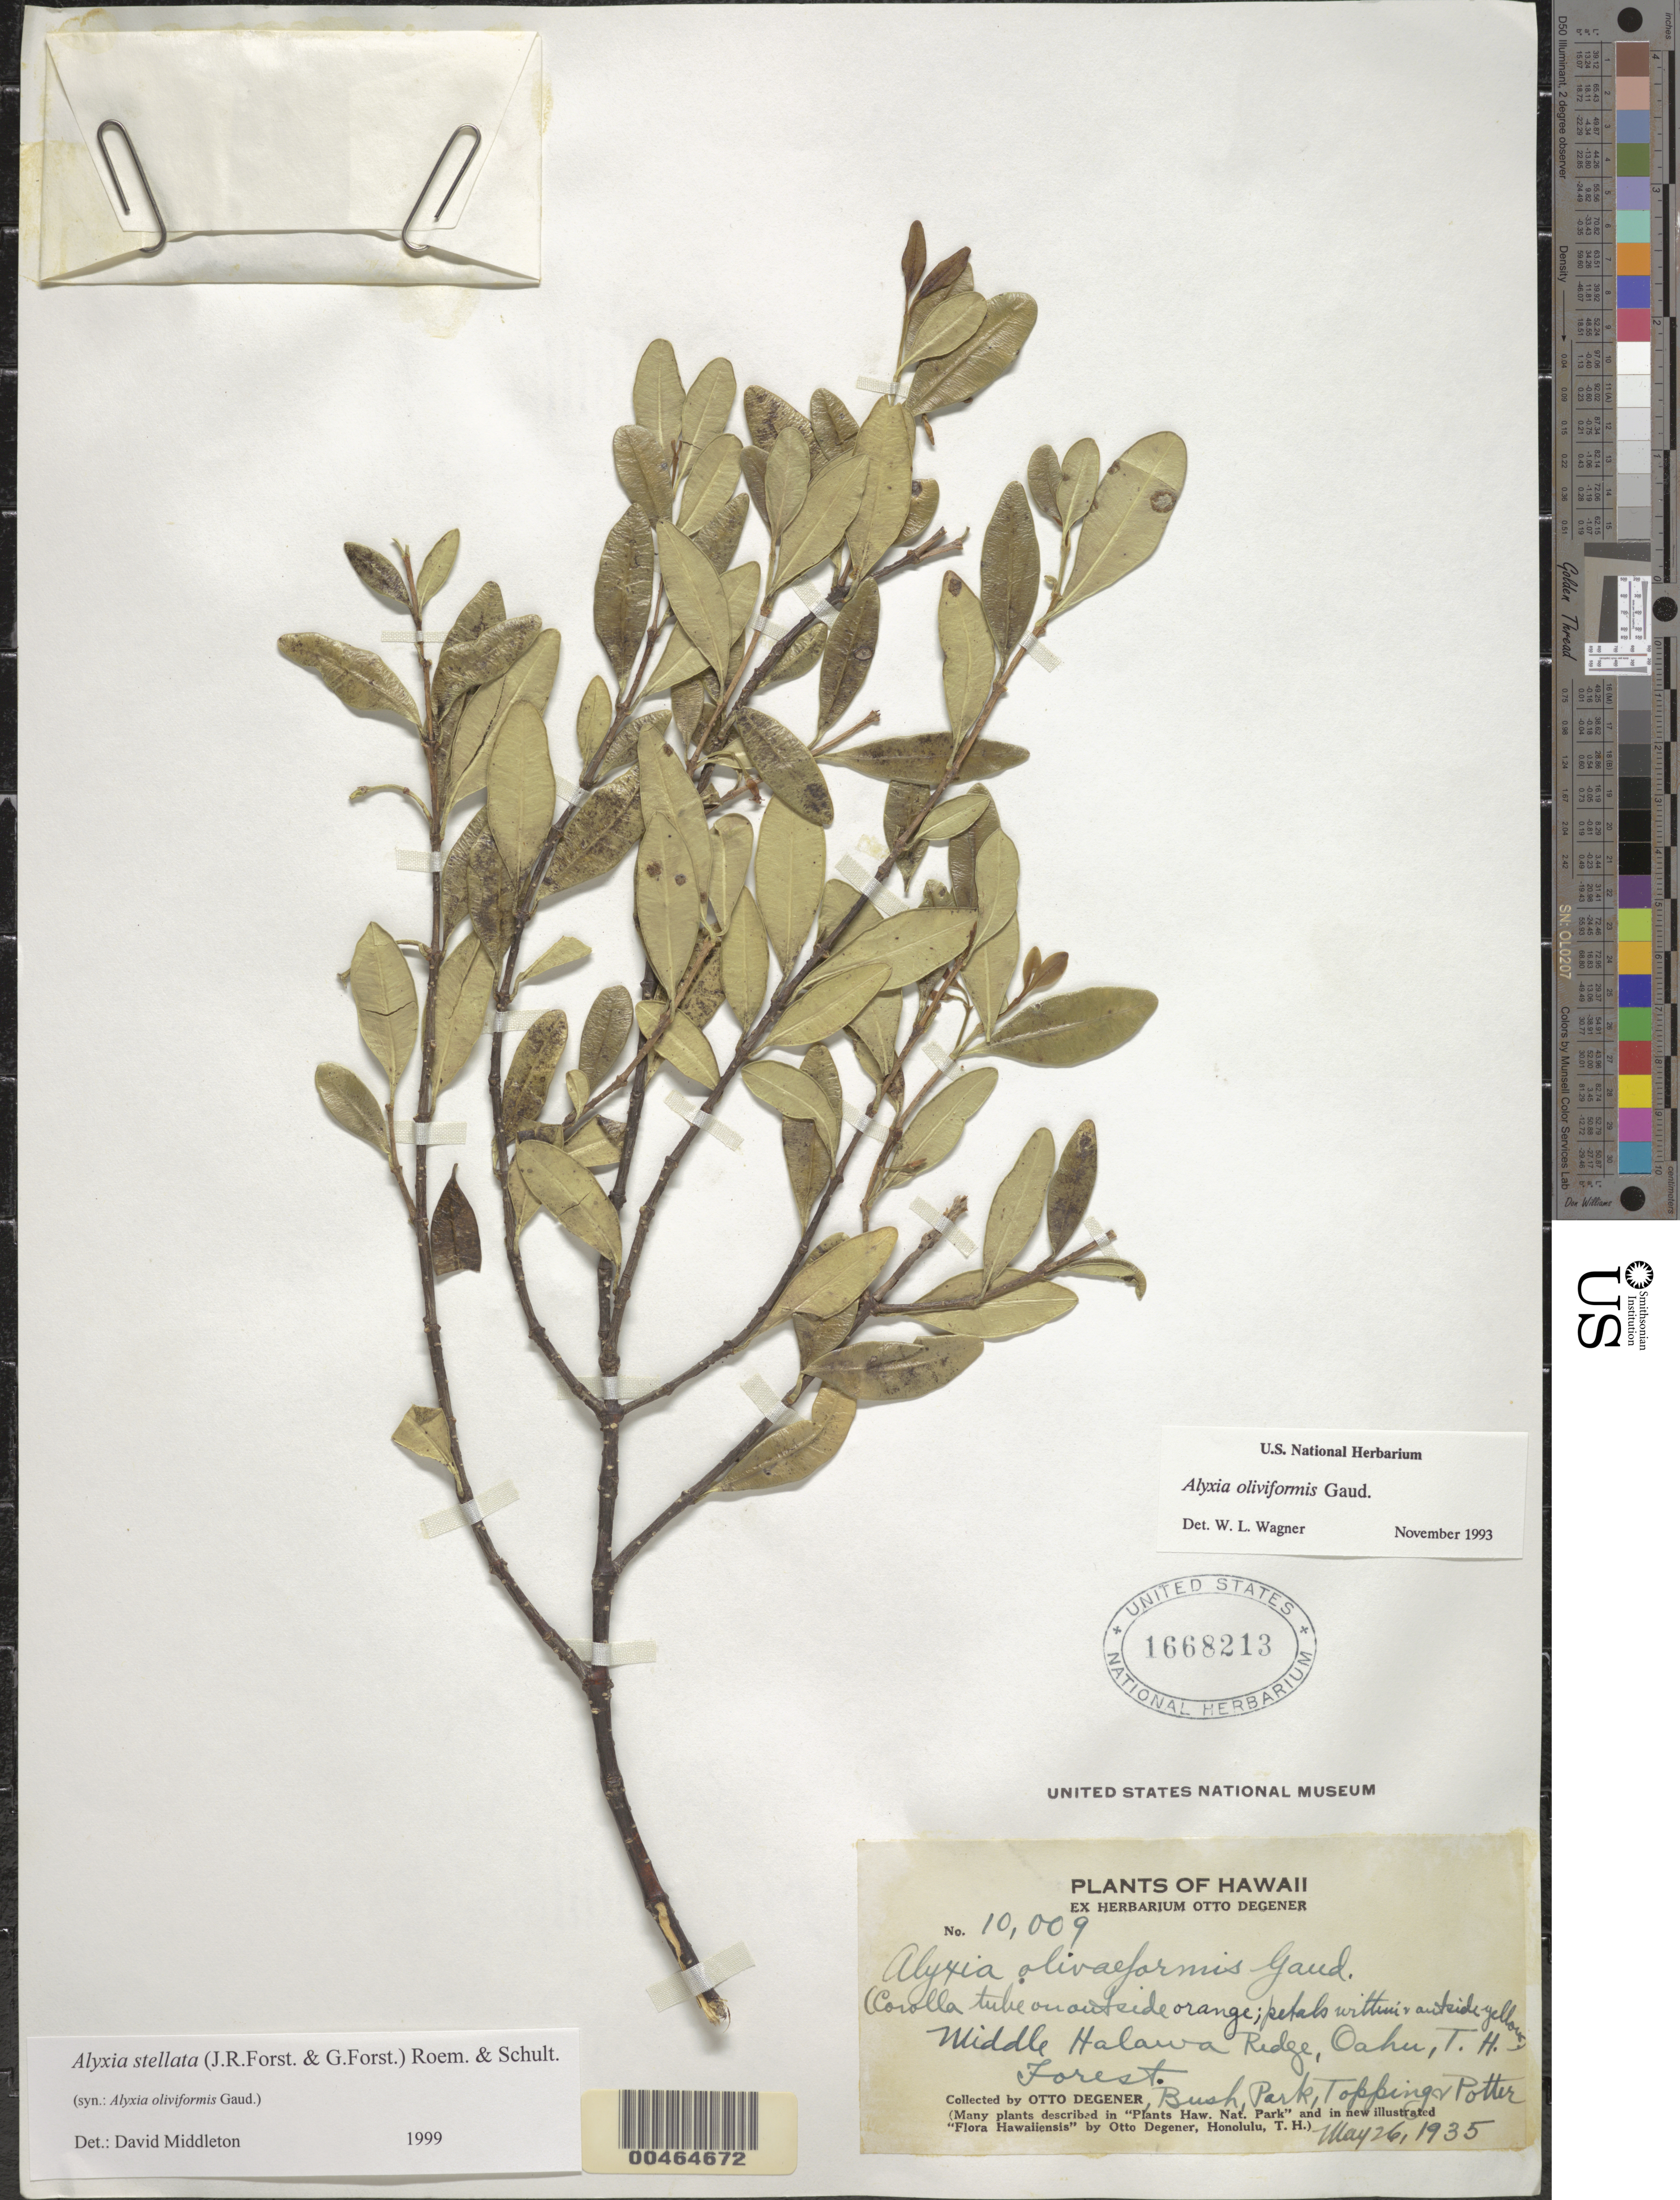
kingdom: Plantae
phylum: Tracheophyta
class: Magnoliopsida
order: Gentianales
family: Apocynaceae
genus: Alyxia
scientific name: Alyxia stellata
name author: (J.R. Forst. & G. Forst.) Roem. & Schult.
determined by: Middleton, D. J.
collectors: O. Degener, B. F. Bush, Park, D. L. Topping & Potter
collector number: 10009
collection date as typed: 26 May 1935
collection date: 1935-05-26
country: United States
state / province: Hawaii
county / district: Honolulu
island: Oahu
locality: Middle Halawa Ridge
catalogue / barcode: US 1668213